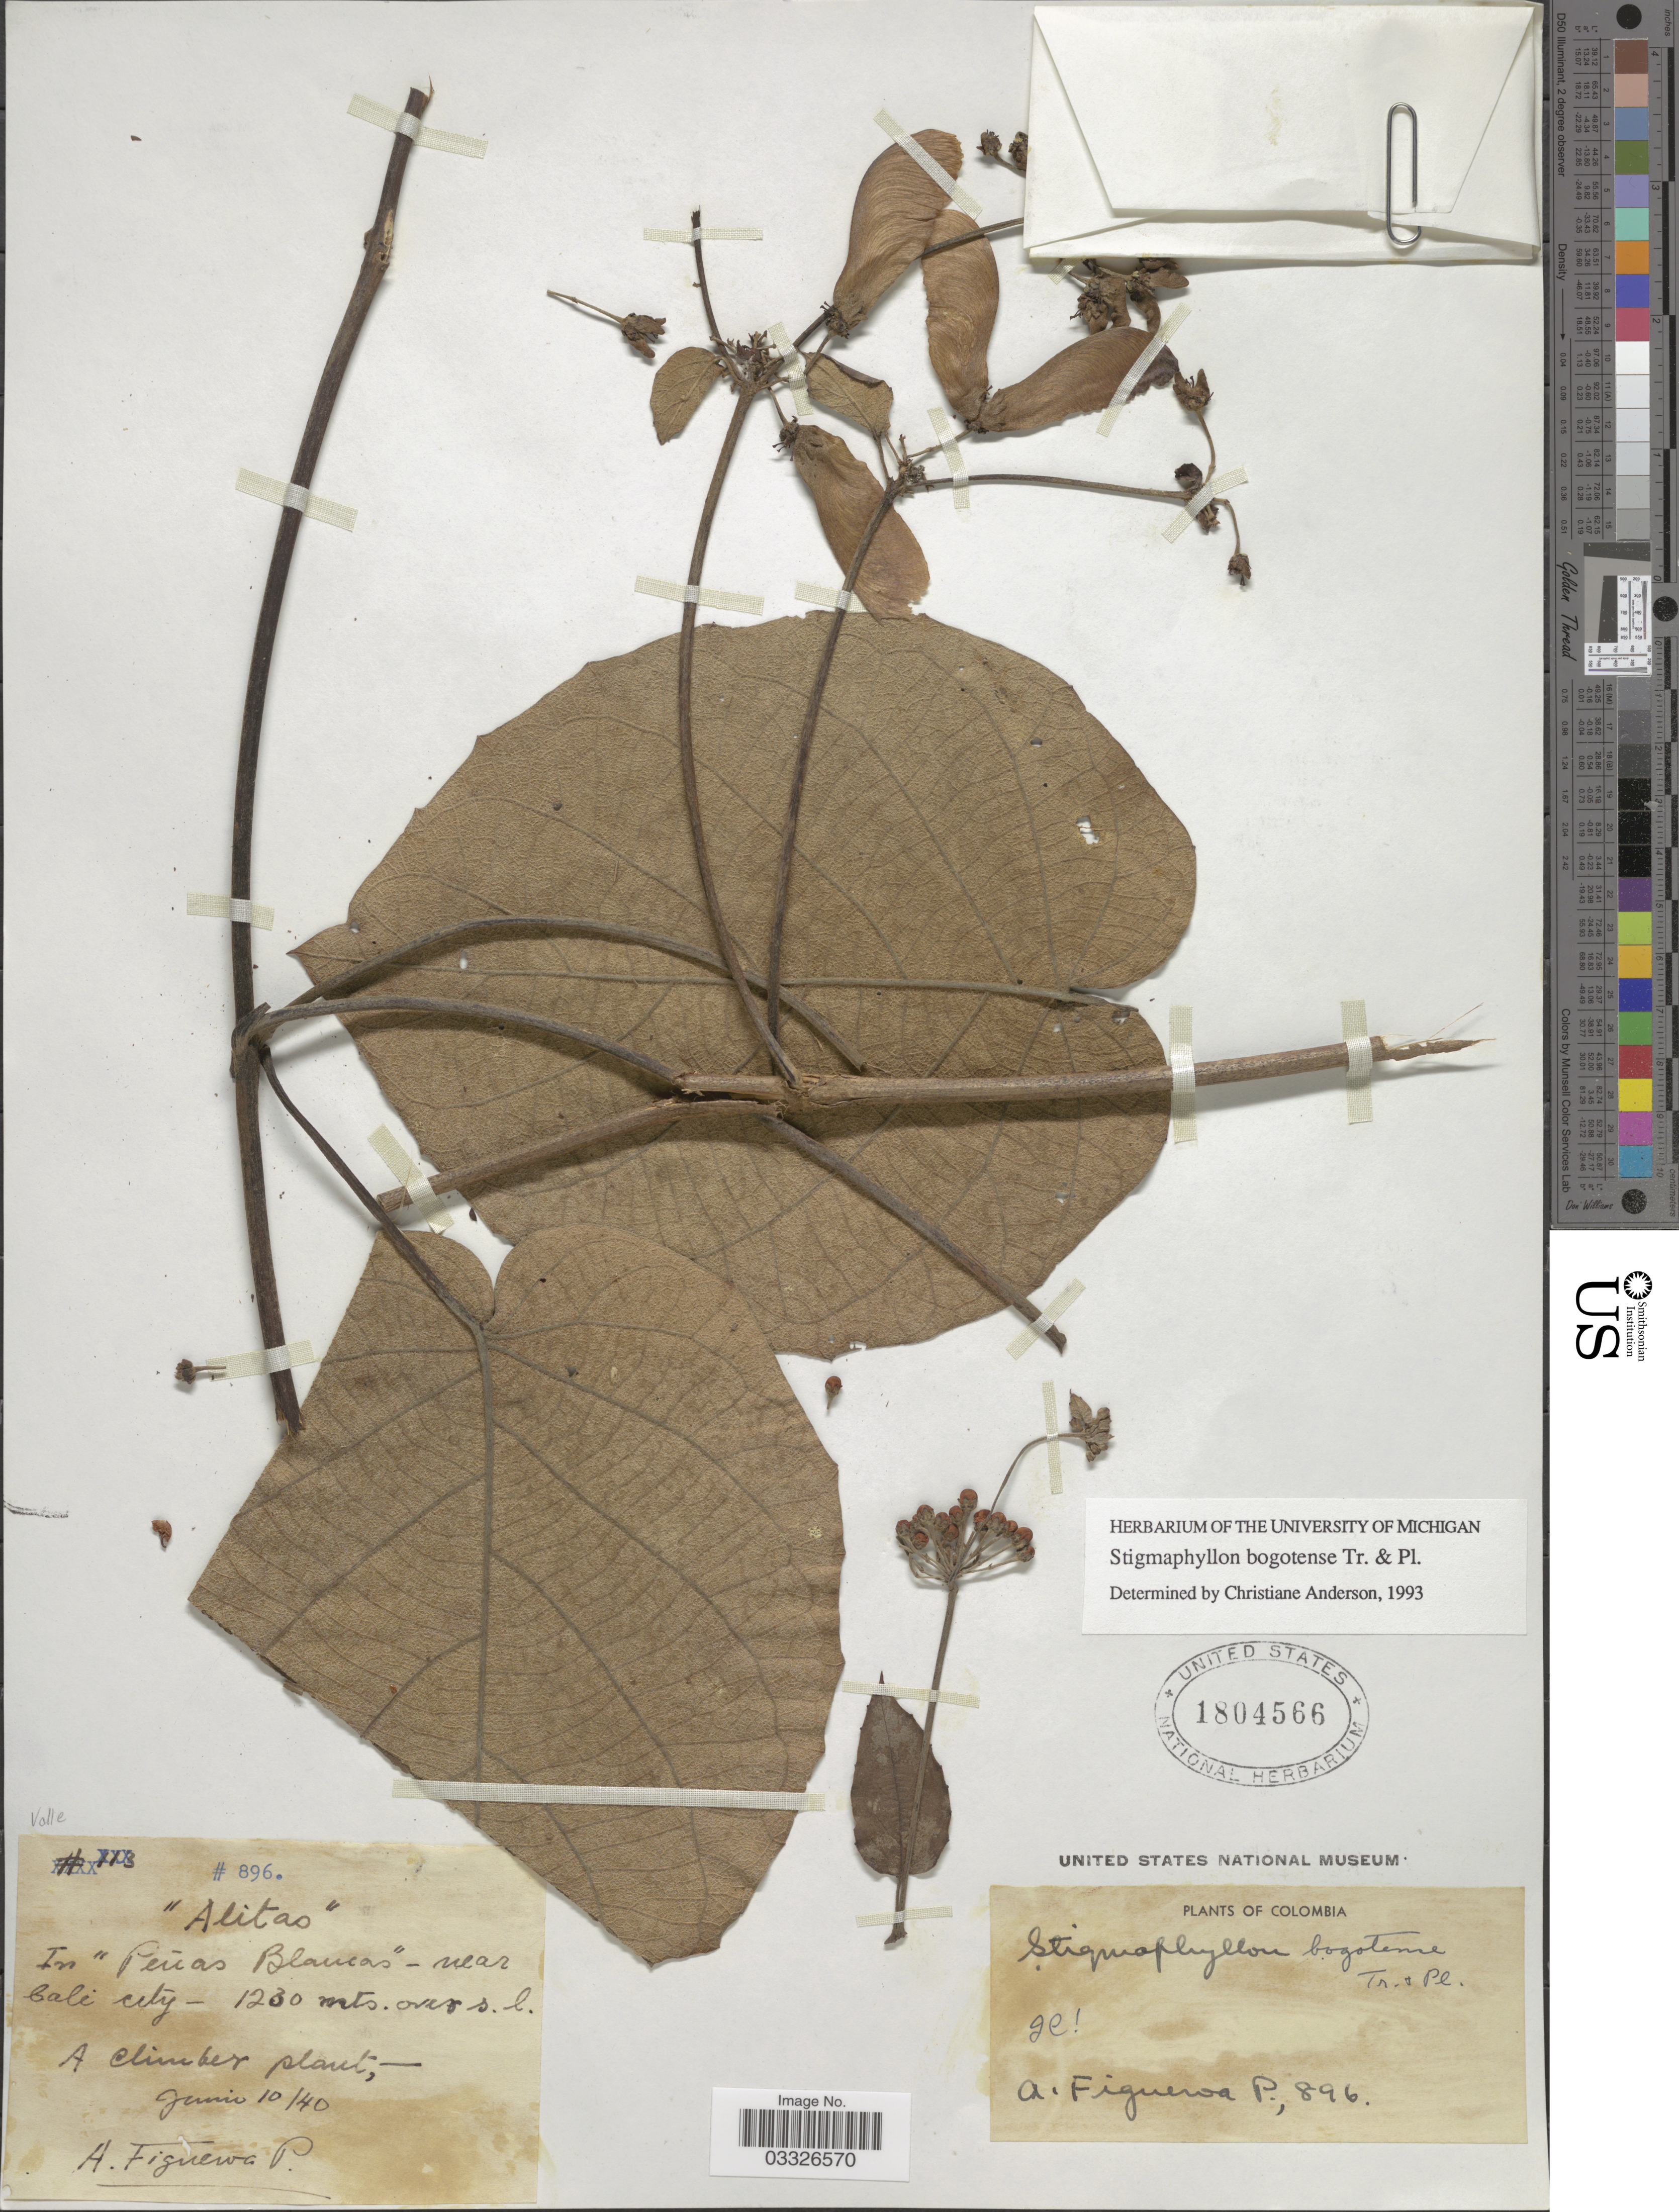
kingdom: Plantae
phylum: Tracheophyta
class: Magnoliopsida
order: Malpighiales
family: Malpighiaceae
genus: Stigmaphyllon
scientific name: Stigmaphyllon bogotense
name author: Triana & Planch.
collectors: A. Figueroa-Potes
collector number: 896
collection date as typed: Transcribed d/m/y: 10/6/40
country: Colombia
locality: In "Peñas Blancas" - near Cali city.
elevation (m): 1230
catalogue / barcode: US 1804566